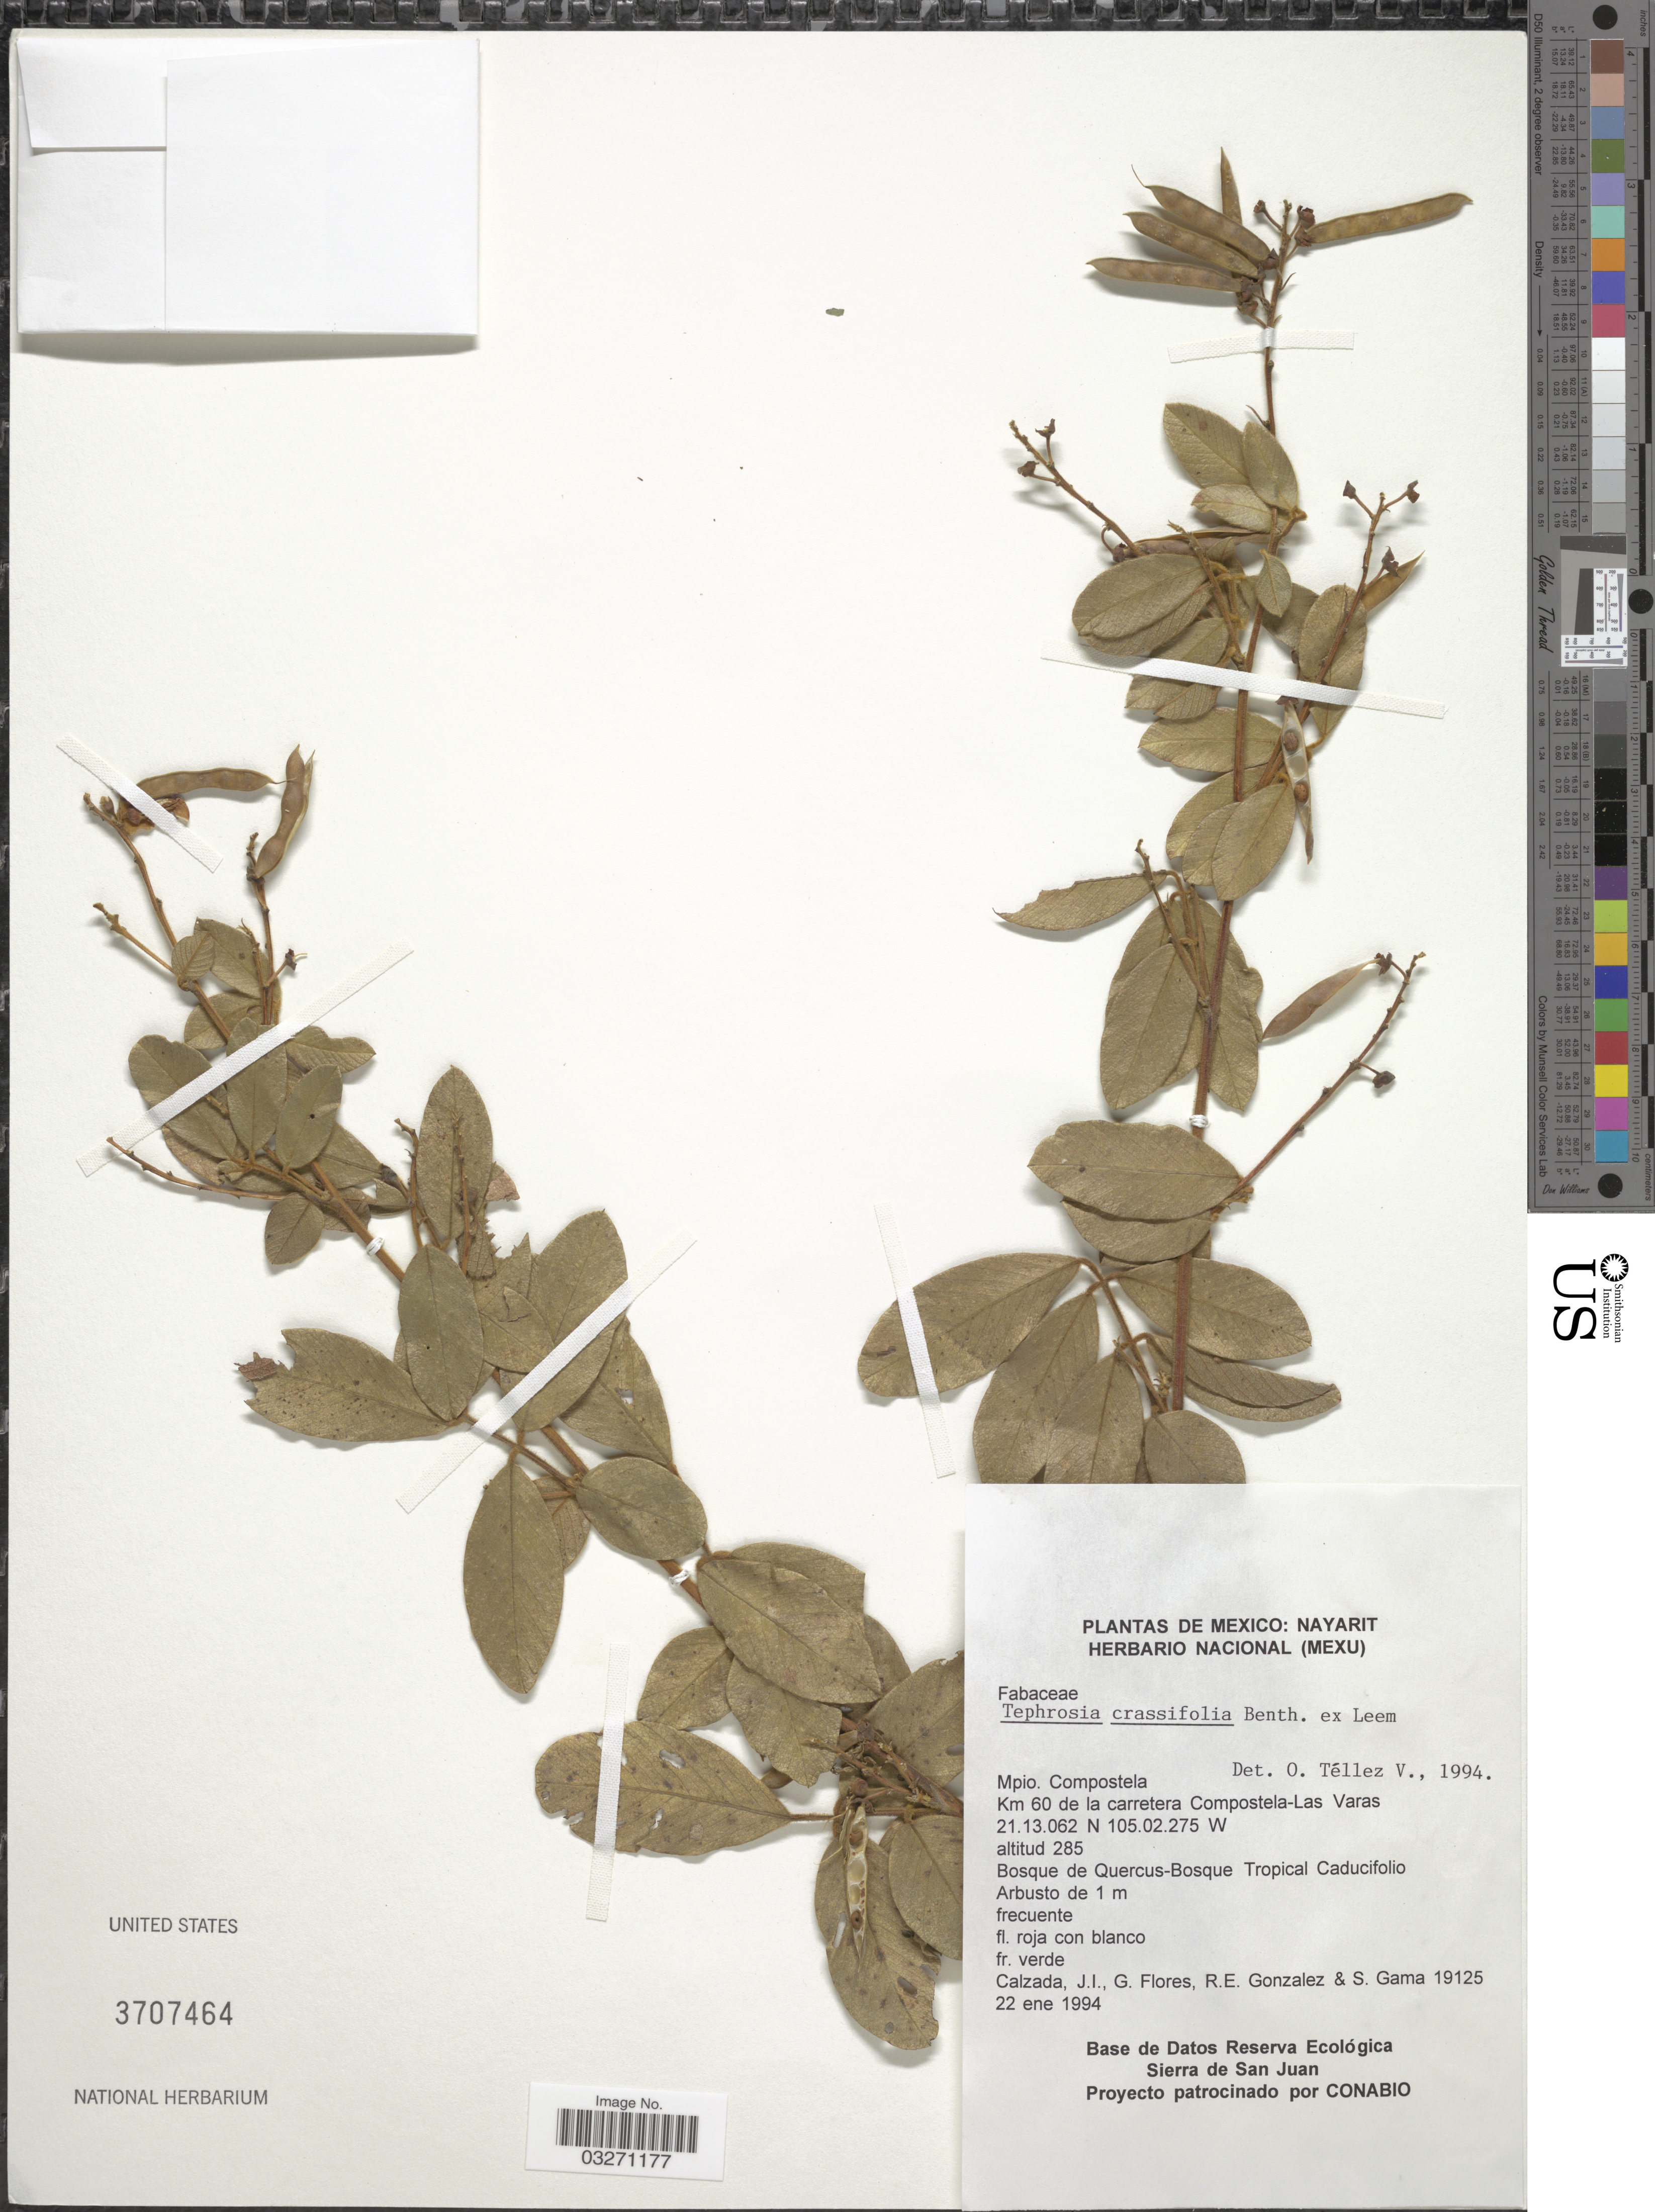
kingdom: Plantae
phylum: Tracheophyta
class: Magnoliopsida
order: Fabales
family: Fabaceae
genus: Tephrosia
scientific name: Tephrosia crassifolia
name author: Benth.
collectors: J. I. Calzada, G. Flores F., R. Gonzalez & S. Gama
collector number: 19125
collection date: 1994-01-22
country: Mexico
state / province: Nayarit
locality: Mpio. Compostela Km 60 de la carretera Compostela-Las Varas.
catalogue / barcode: US 3707464